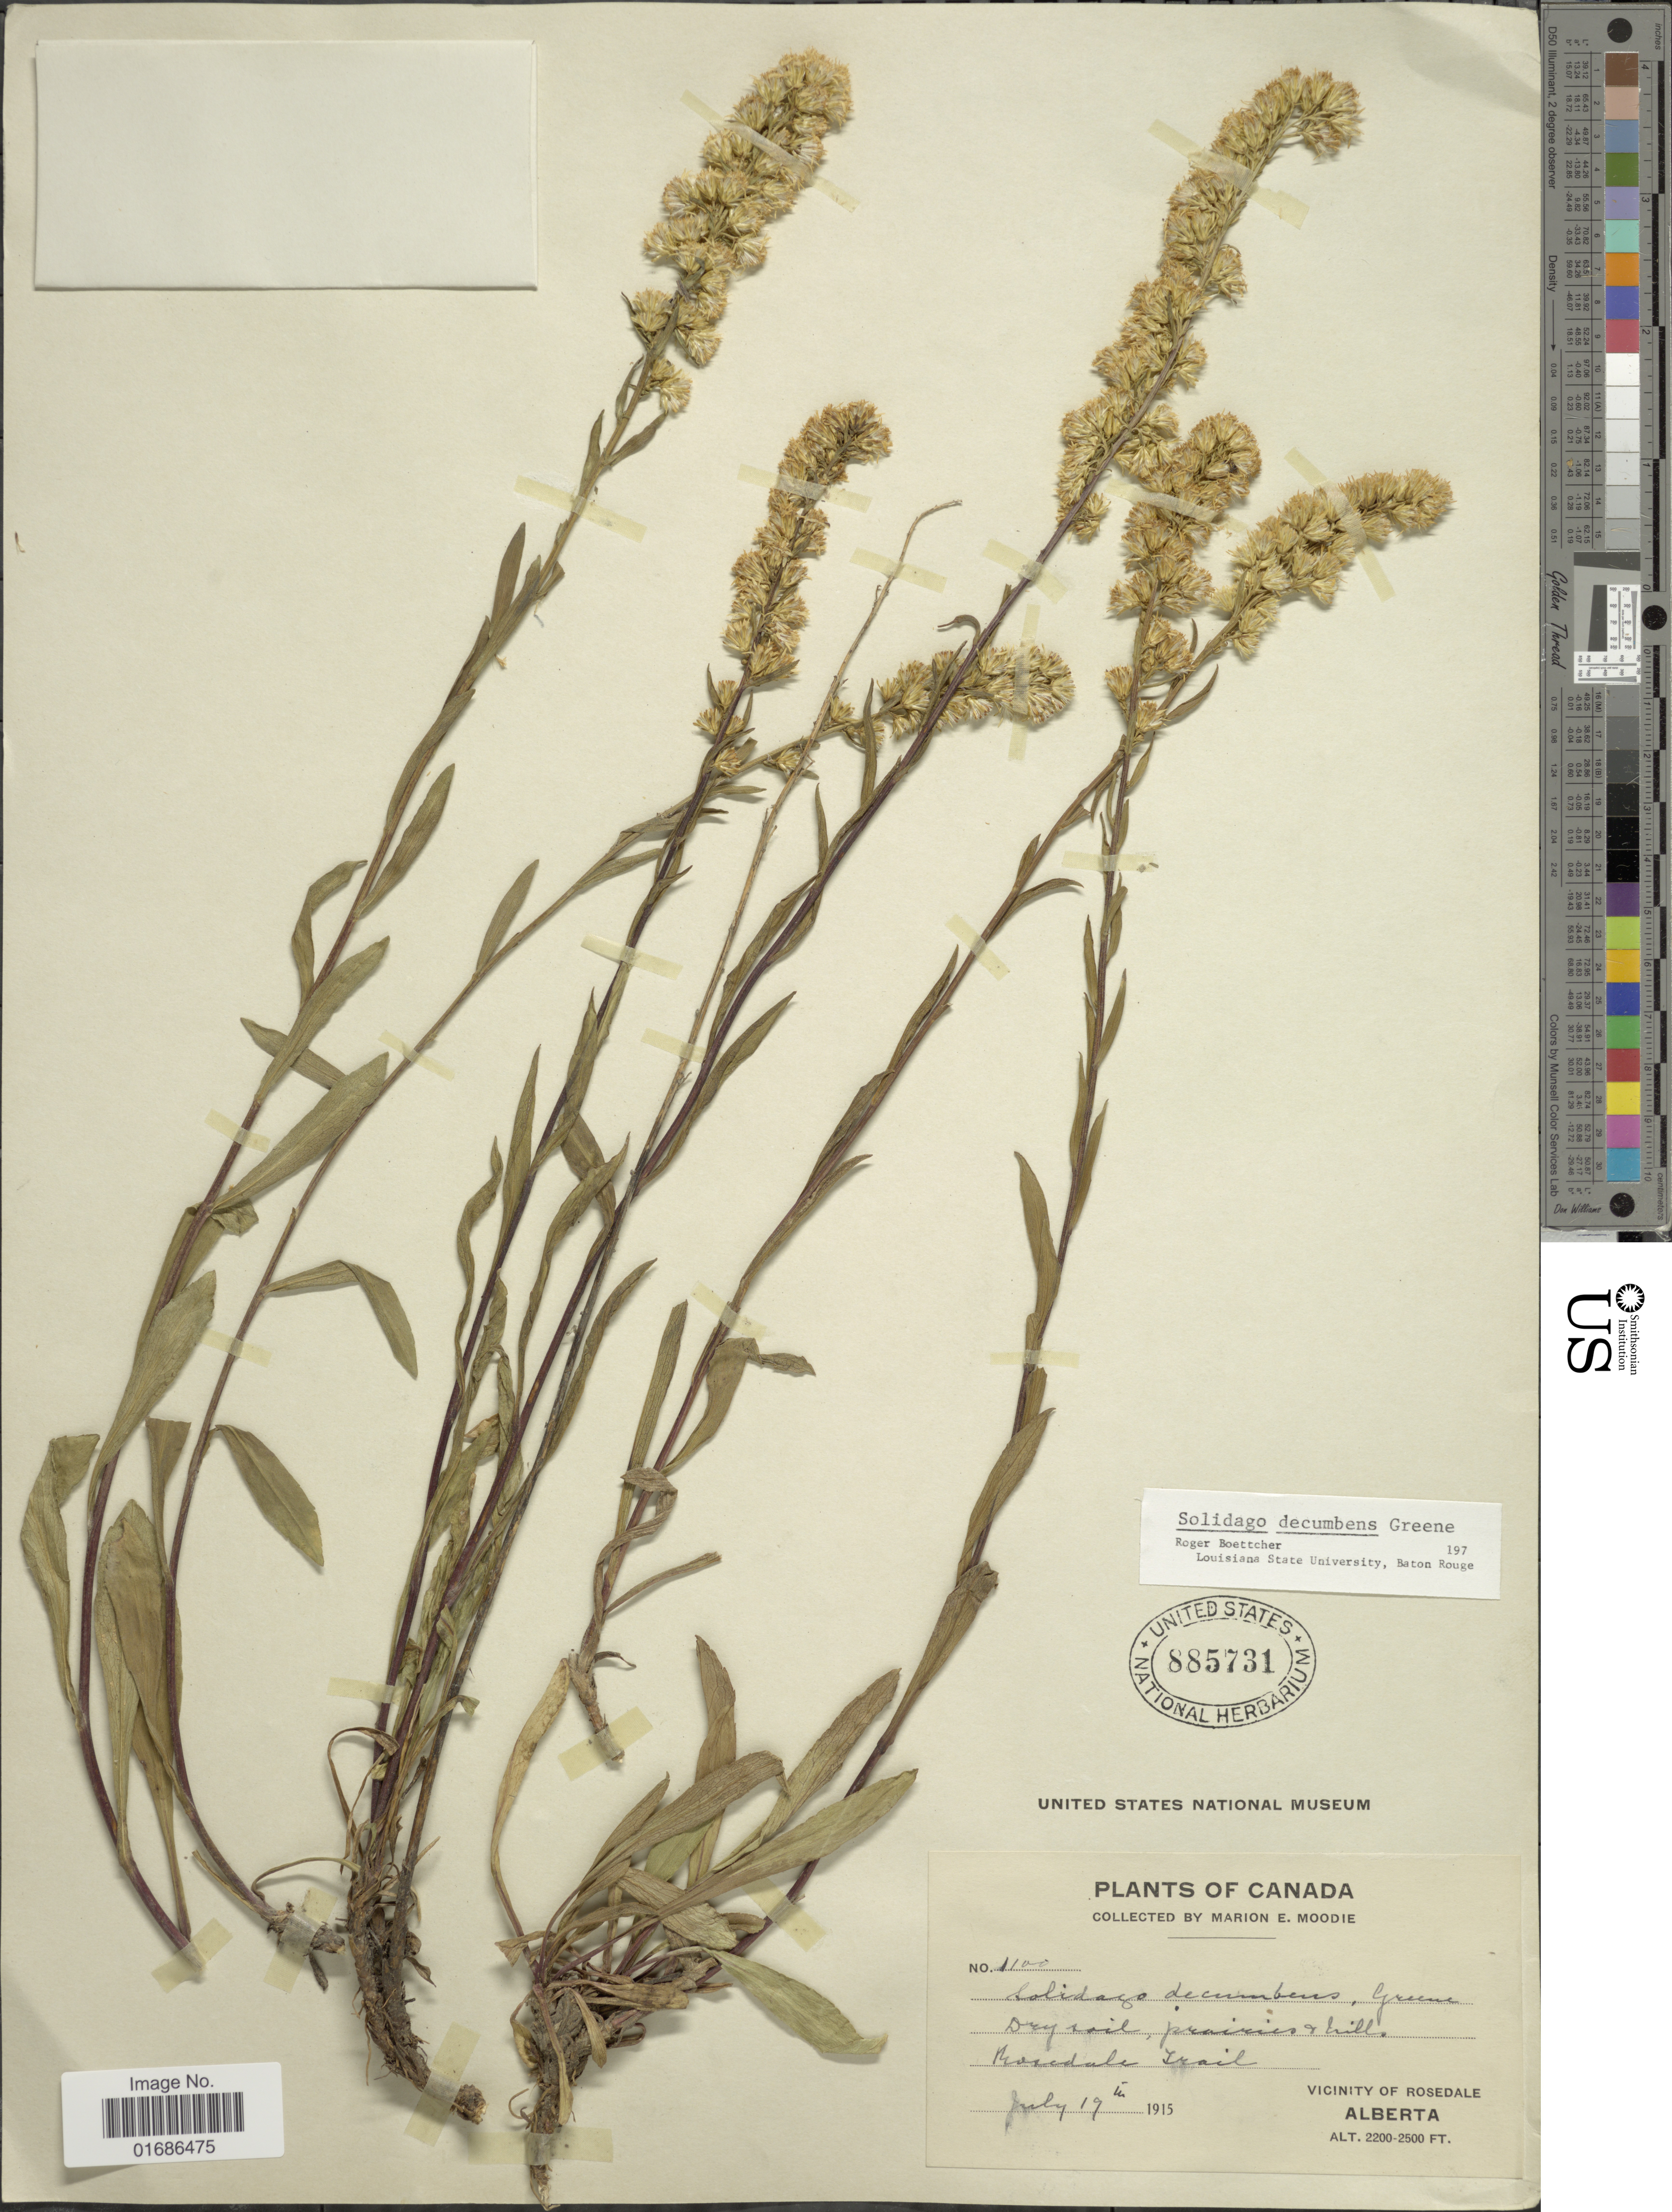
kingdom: Plantae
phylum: Tracheophyta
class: Magnoliopsida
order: Asterales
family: Asteraceae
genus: Solidago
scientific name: Solidago decumbens var. oreophila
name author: (Rydb.) Fernald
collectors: M. E. Moodie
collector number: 1100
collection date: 1915-07-19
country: Canada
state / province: Alberta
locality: Rosedale Trail, Vicinity of Rosedale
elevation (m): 671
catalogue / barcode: US 885731